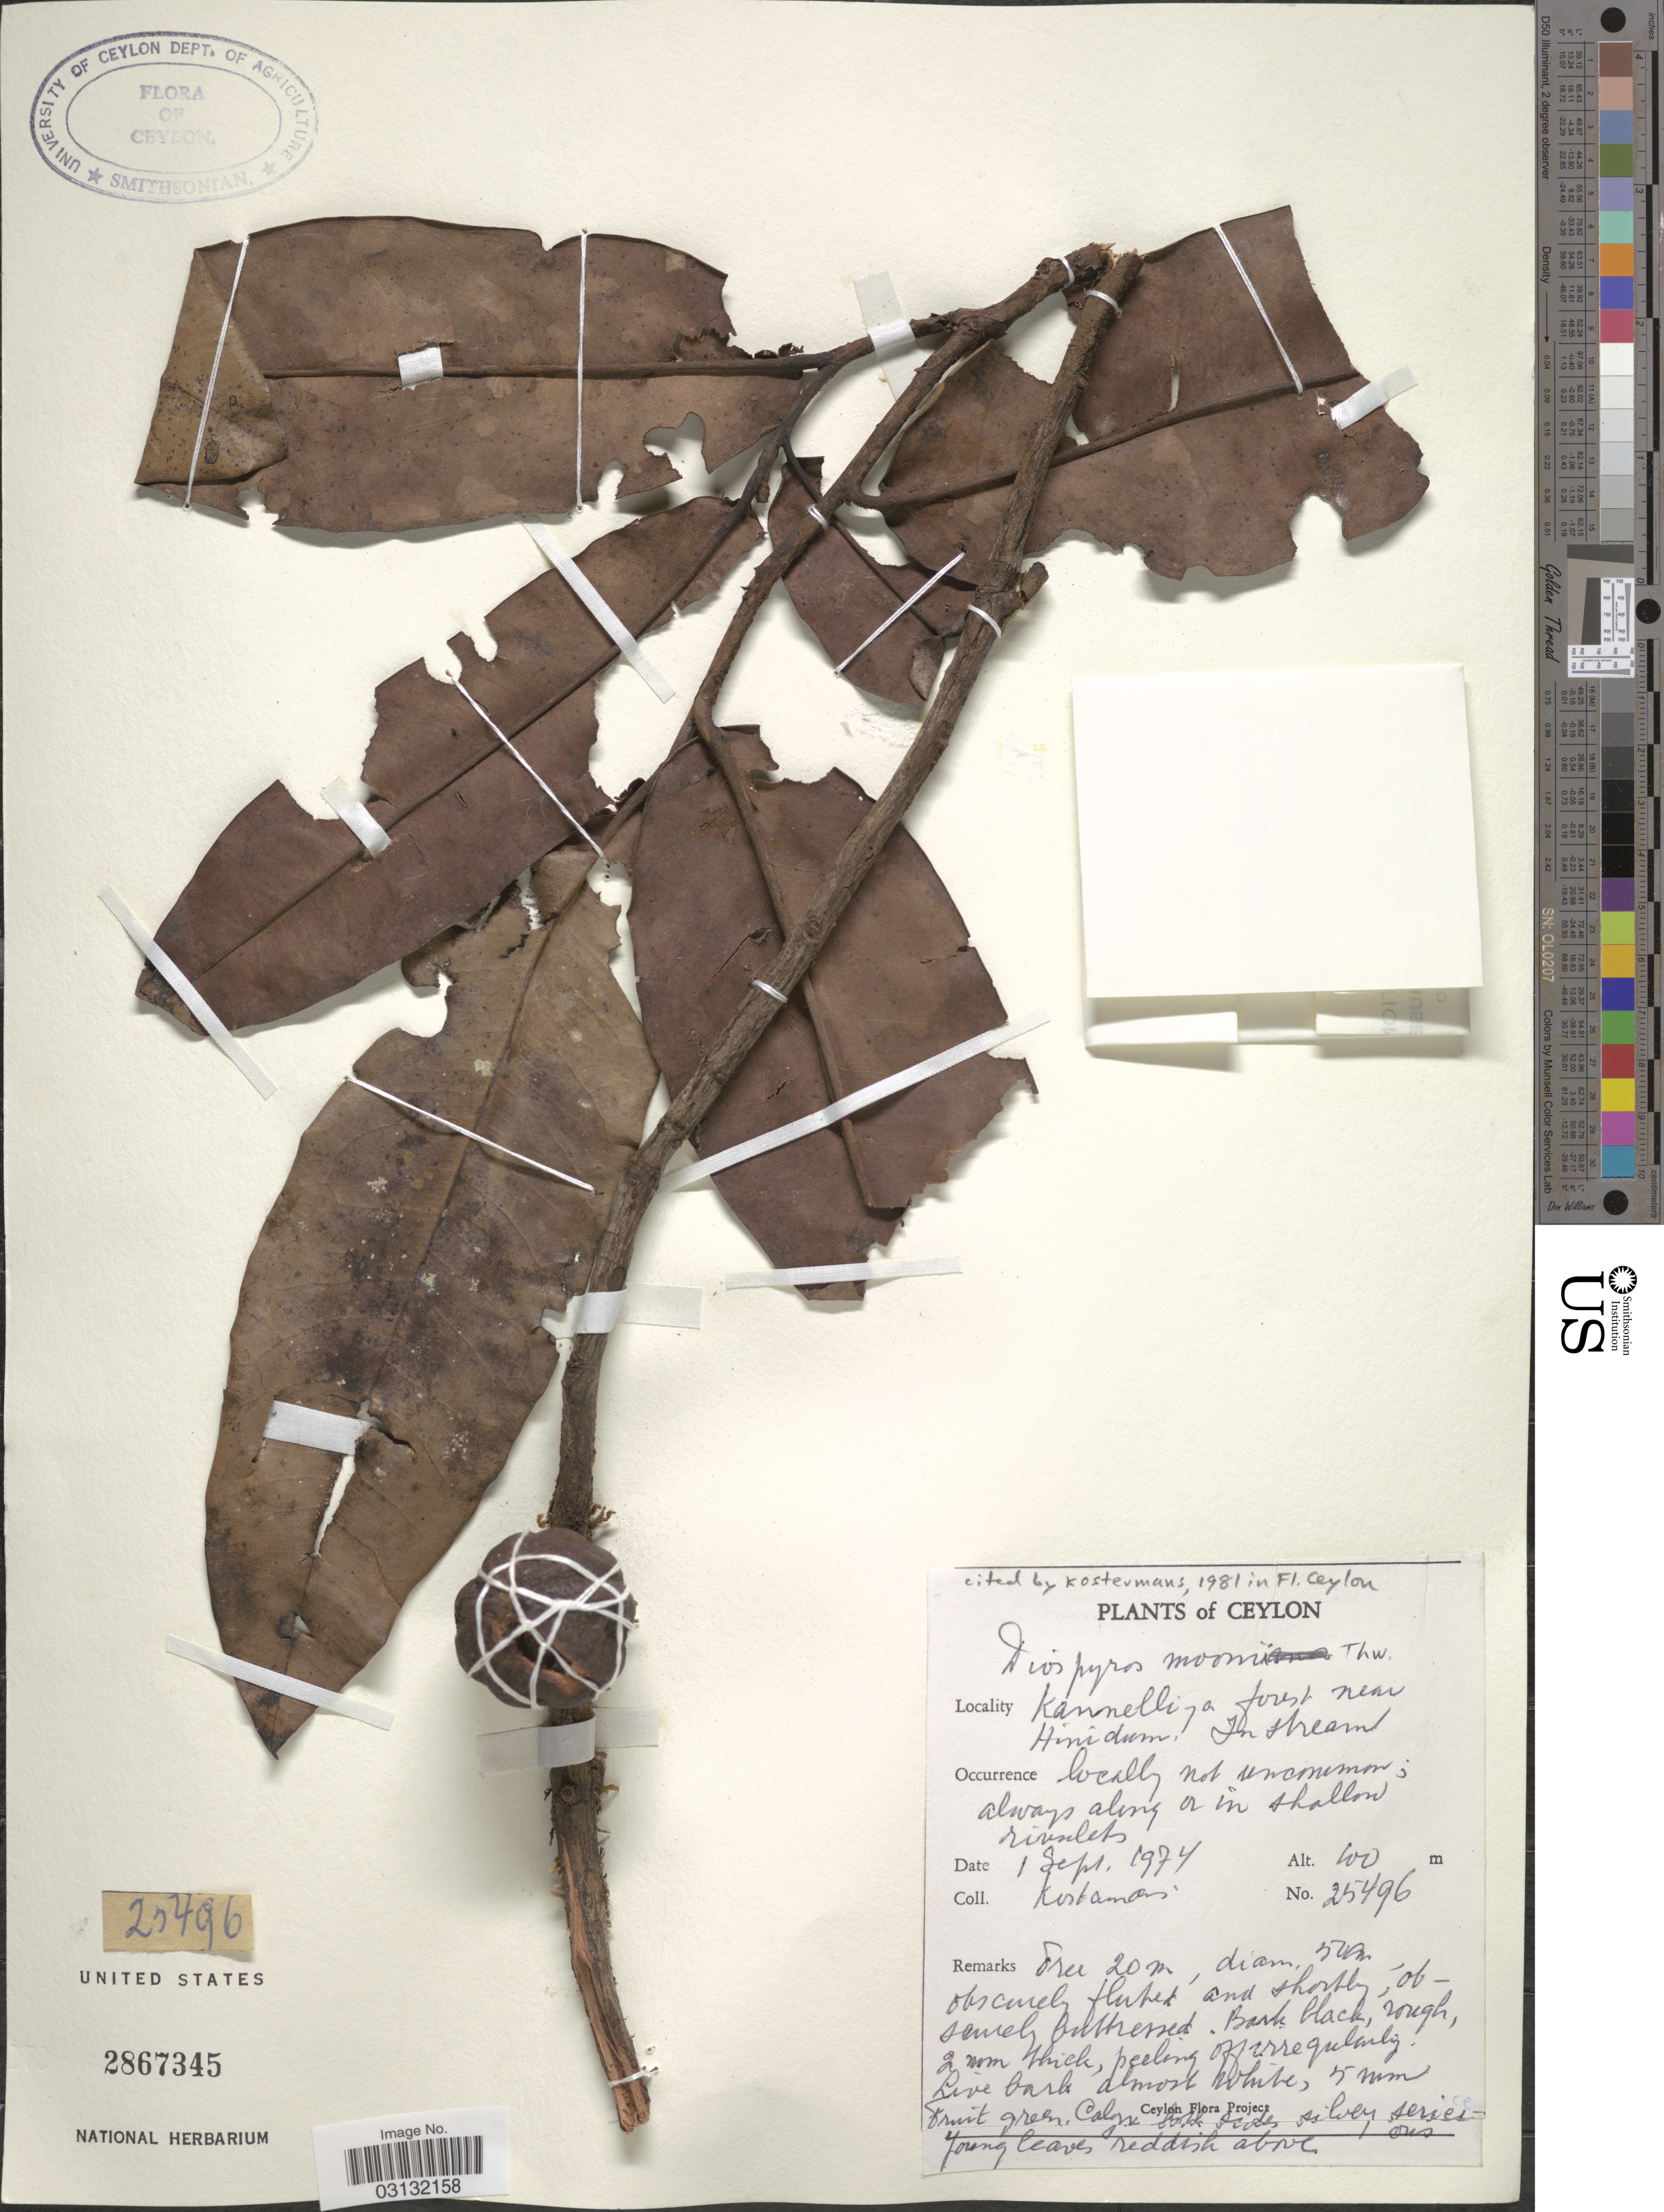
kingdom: Plantae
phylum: Tracheophyta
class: Magnoliopsida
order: Ericales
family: Ebenaceae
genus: Diospyros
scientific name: Diospyros moonii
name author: Thwaites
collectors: Kostermans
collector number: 25496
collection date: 1974-09-01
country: Sri Lanka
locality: Ceylon, Kannelliya forest near Hiniduma, In stream.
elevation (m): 100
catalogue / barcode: US 2867345